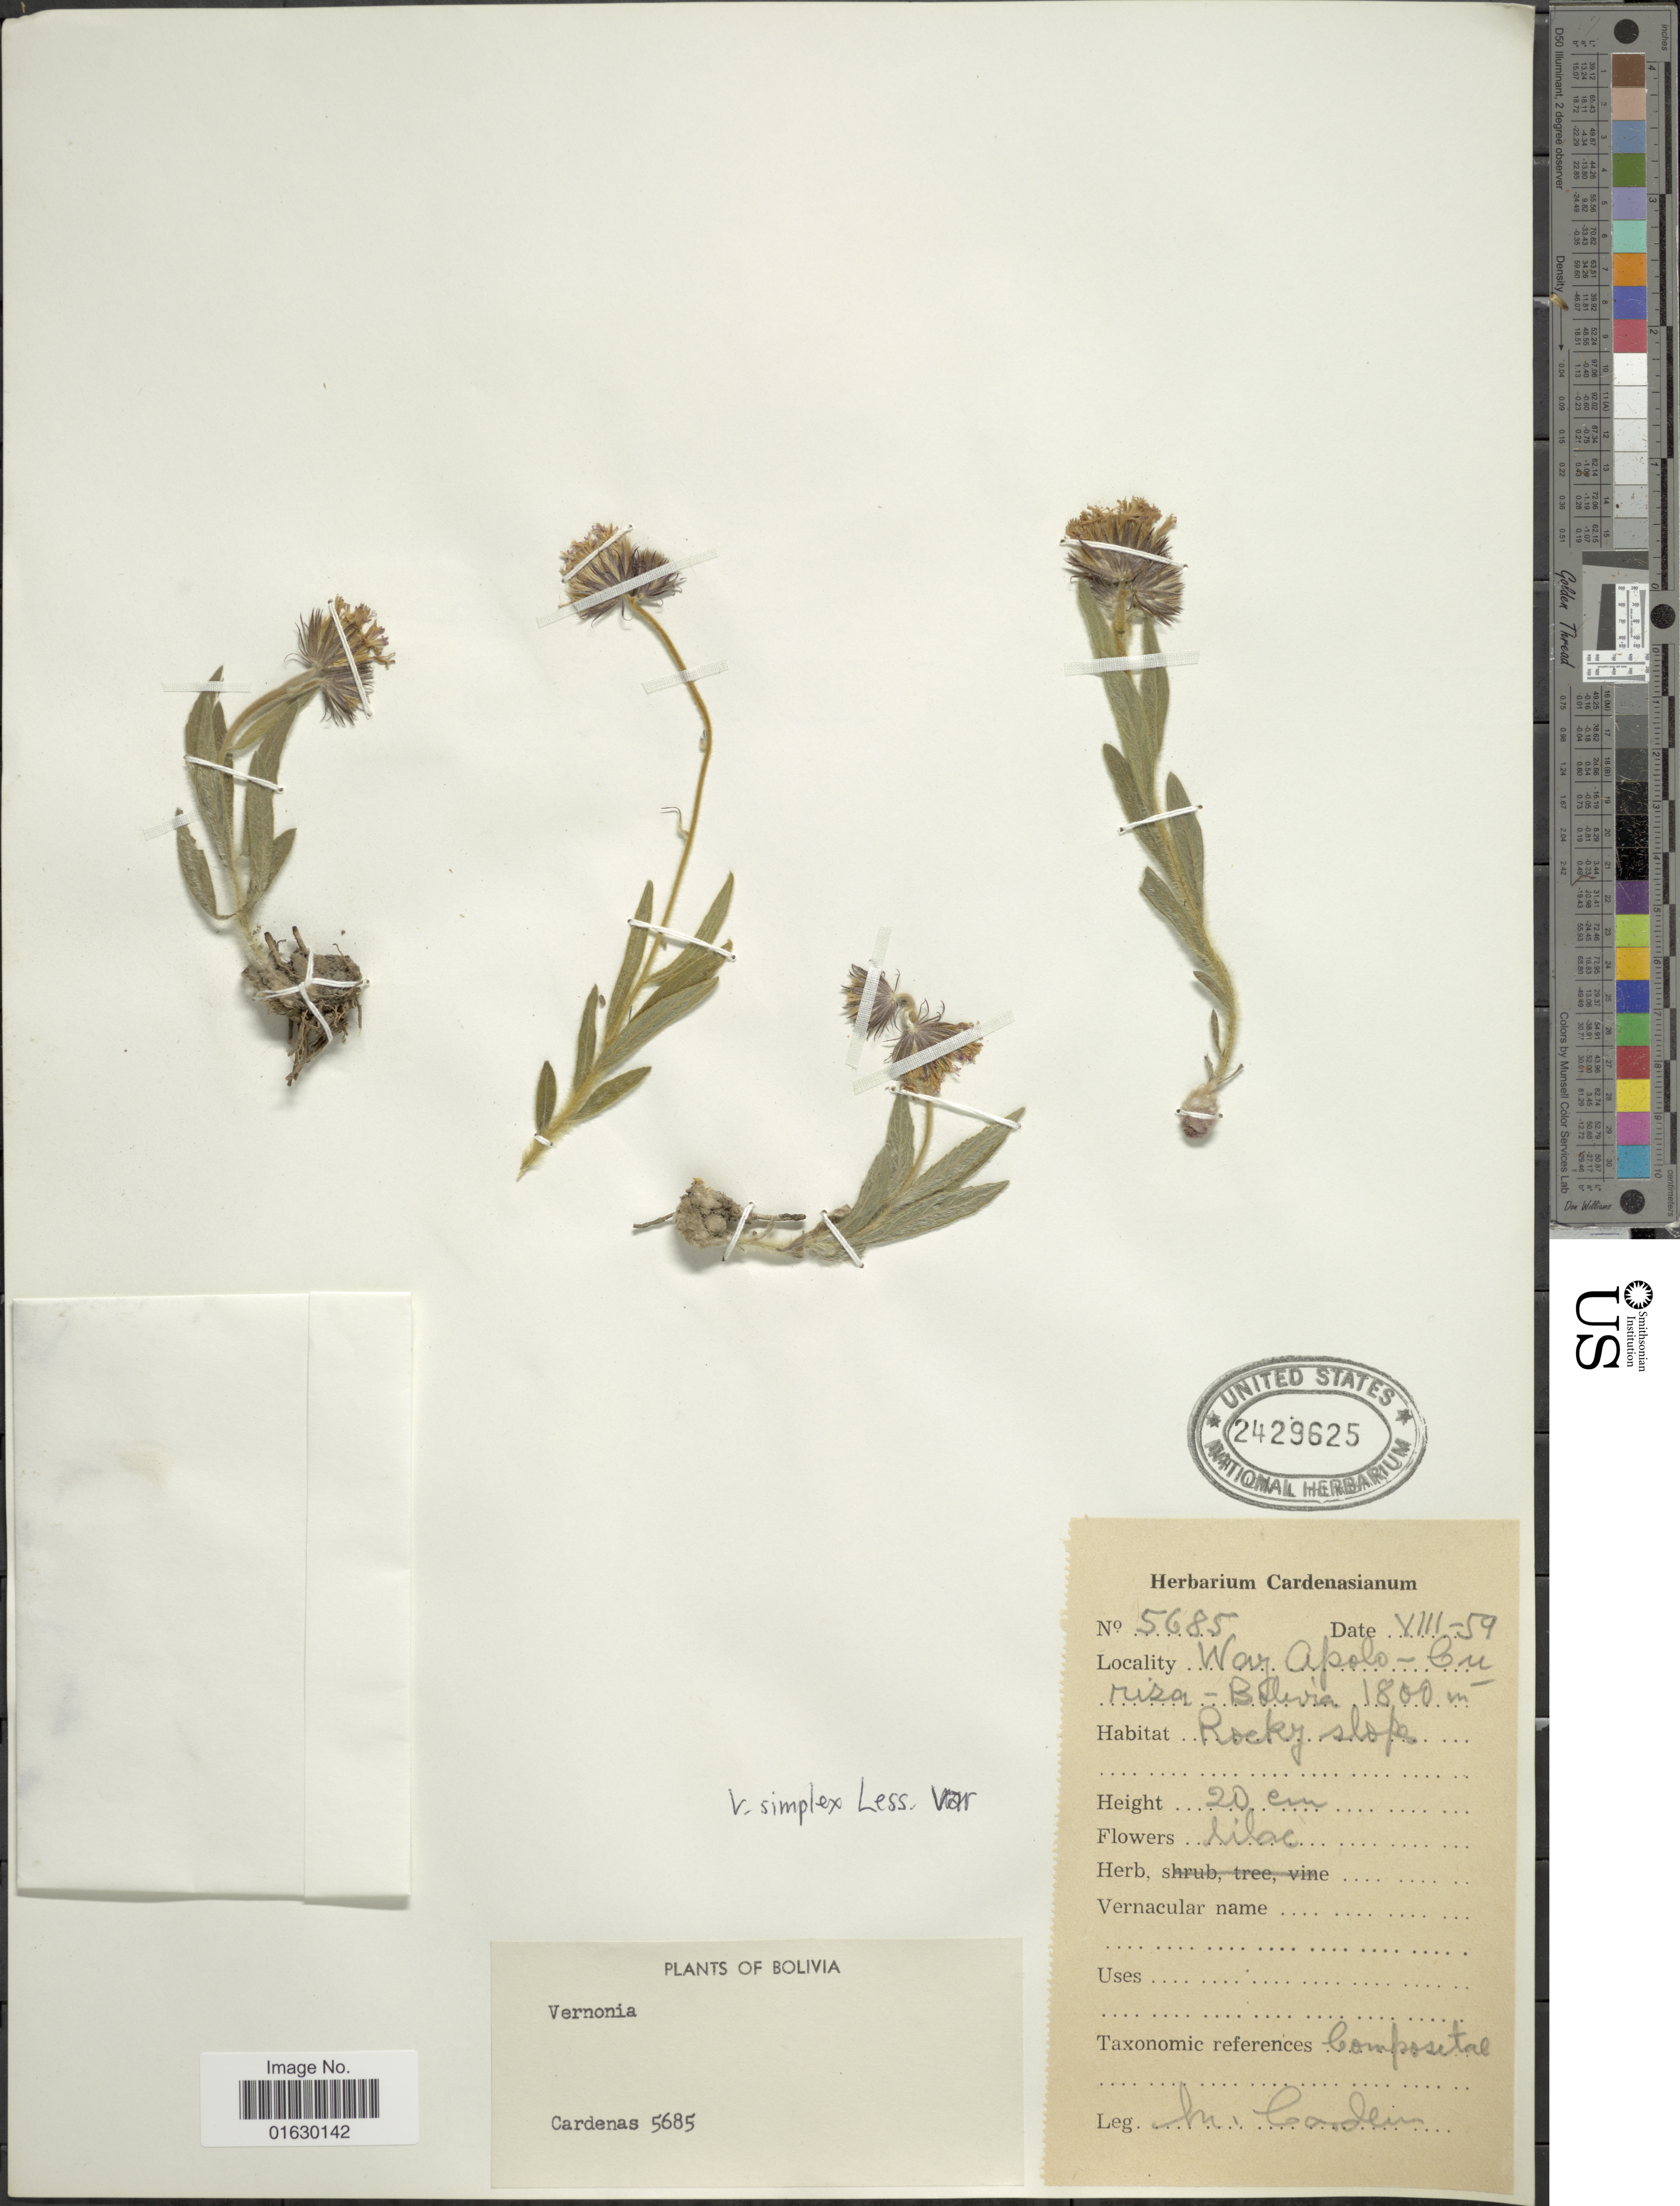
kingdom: Plantae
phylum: Tracheophyta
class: Magnoliopsida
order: Asterales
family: Asteraceae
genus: Lessingianthus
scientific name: Lessingianthus simplex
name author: (Less.) H. Rob.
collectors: M. Cárdenas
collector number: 5685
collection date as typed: Transcribed d/m/y: /8/59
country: Bolivia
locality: Way Apolo, Curiza, Bolivia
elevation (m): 1800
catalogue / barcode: US 2429625